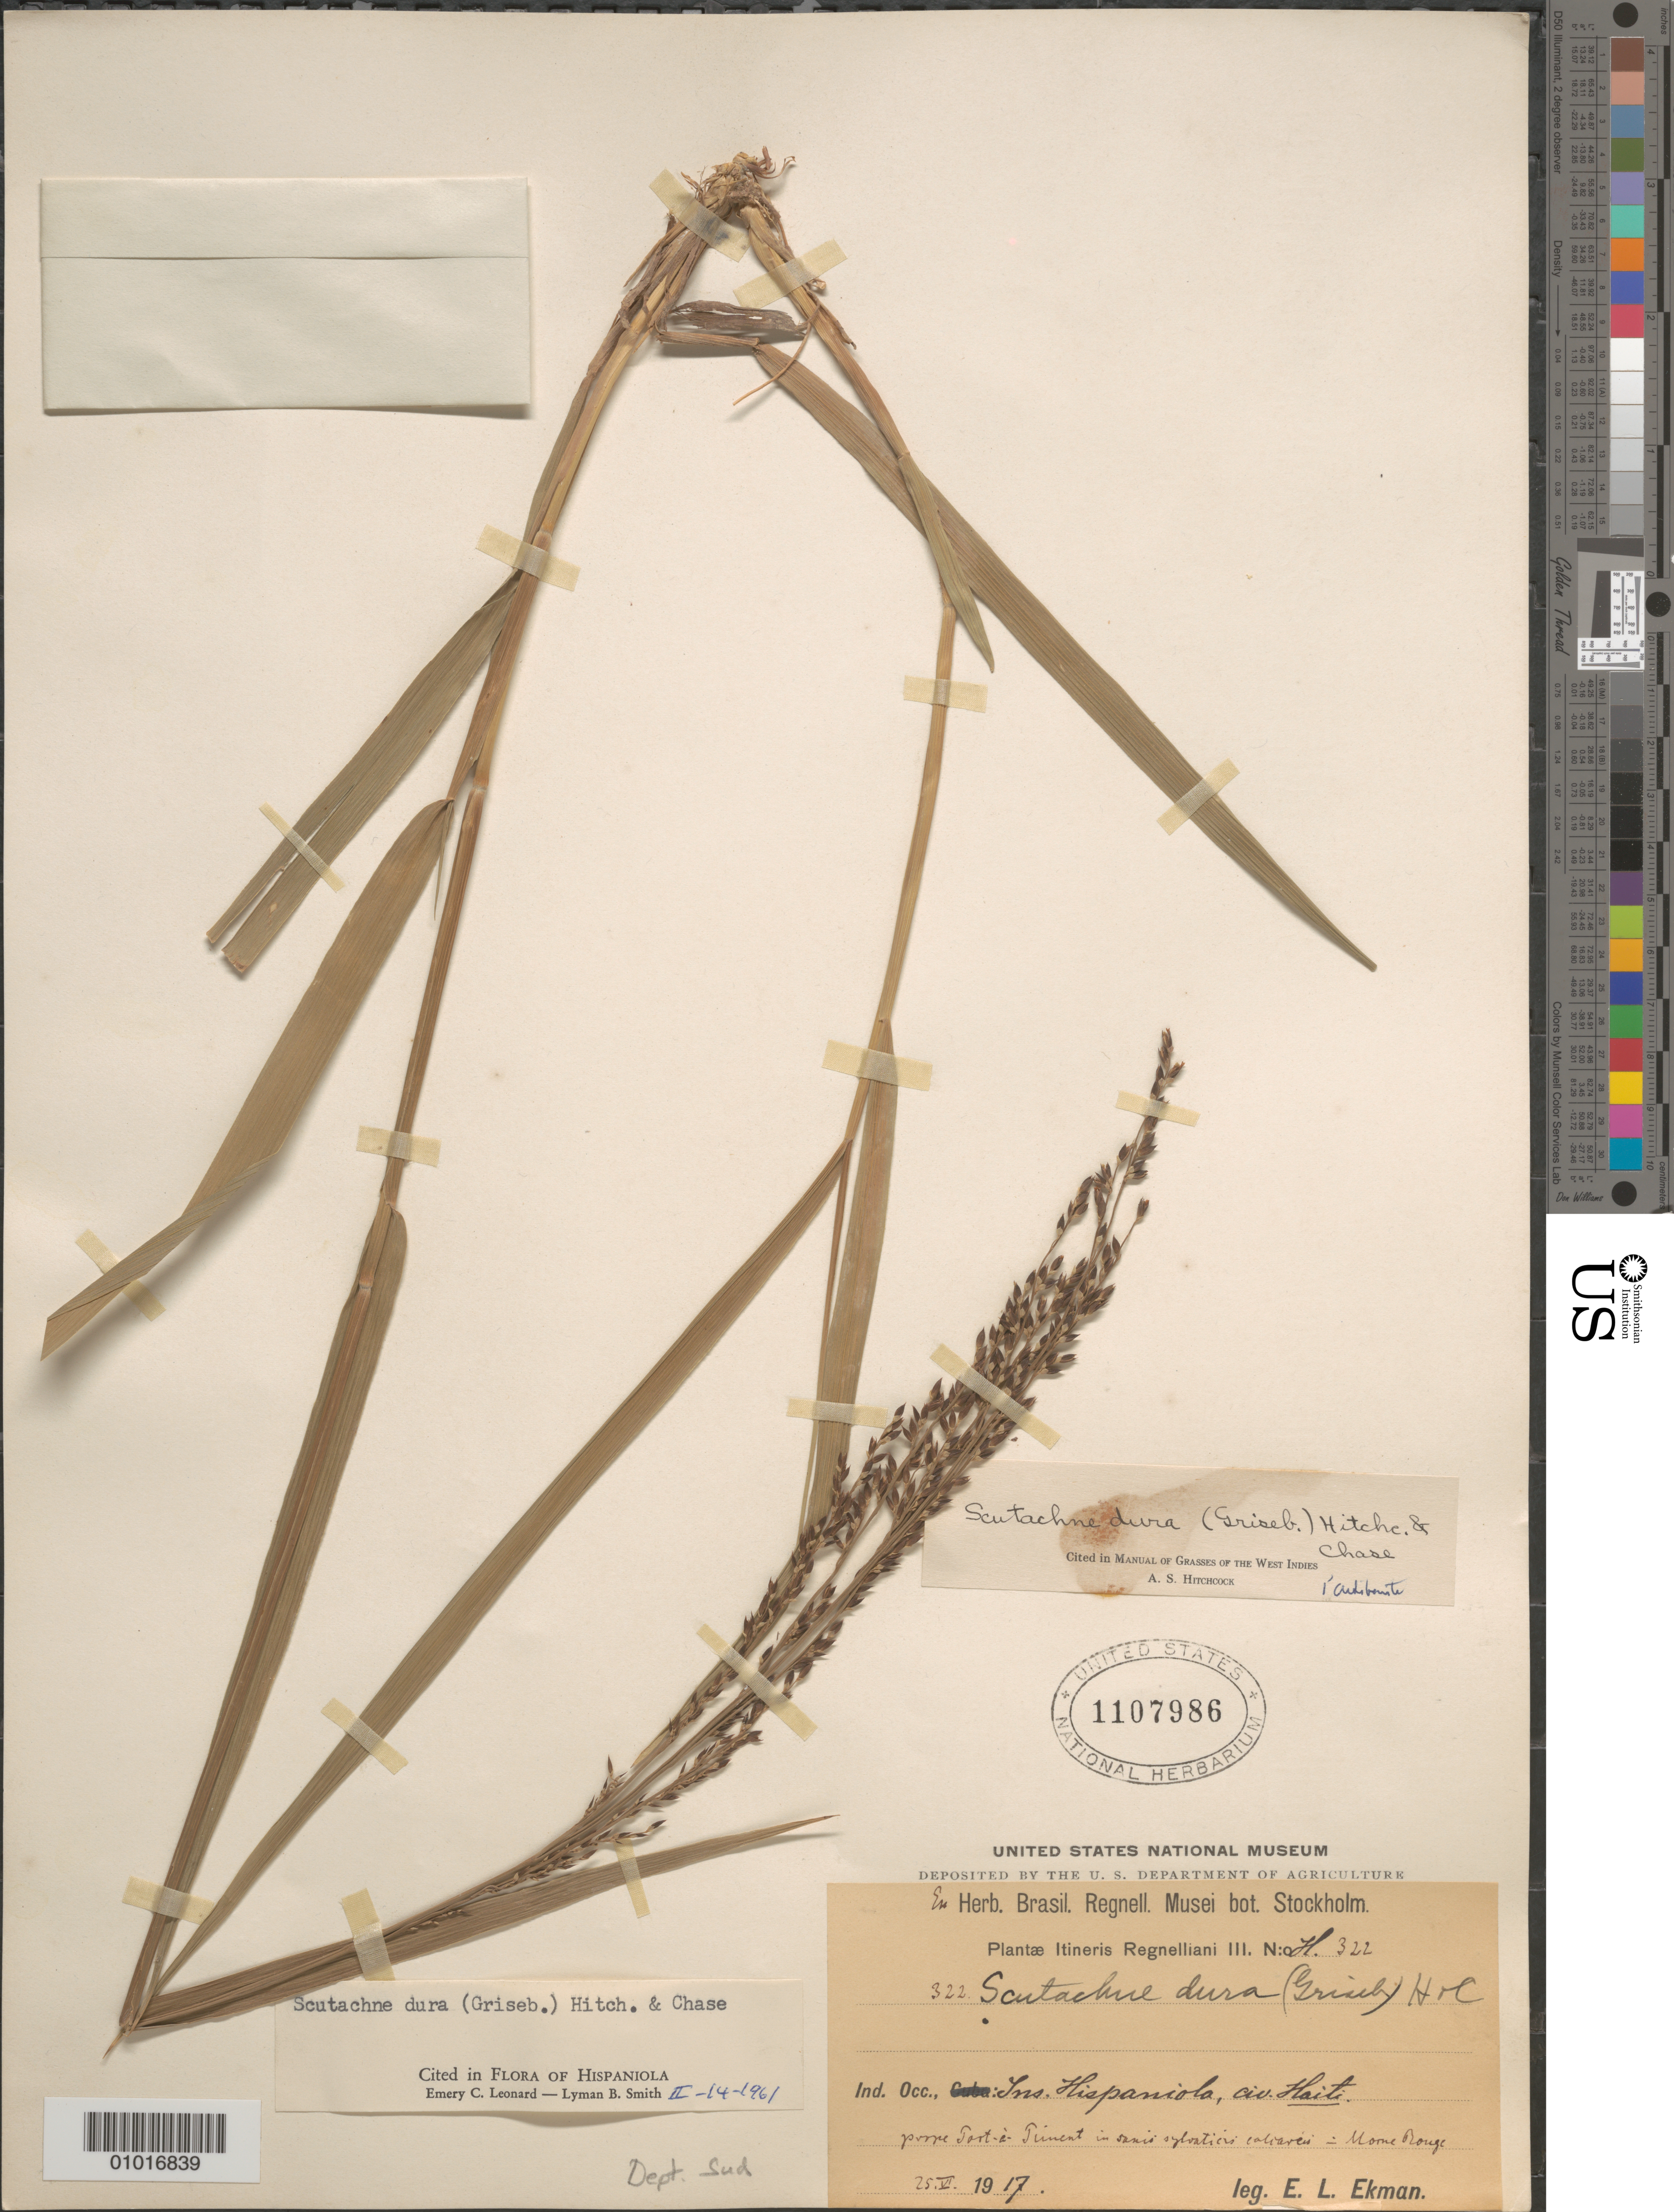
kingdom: Plantae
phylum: Tracheophyta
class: Liliopsida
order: Poales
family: Poaceae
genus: Scutachne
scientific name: Scutachne dura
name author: (Griseb.) Hitchc. & Chase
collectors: E. L. Ekman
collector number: H 322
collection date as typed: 24 Jun 1917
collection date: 1917-06-24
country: Haiti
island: Hispaniola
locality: Hispaniola, Port-a-Piment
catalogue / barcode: US 1107986